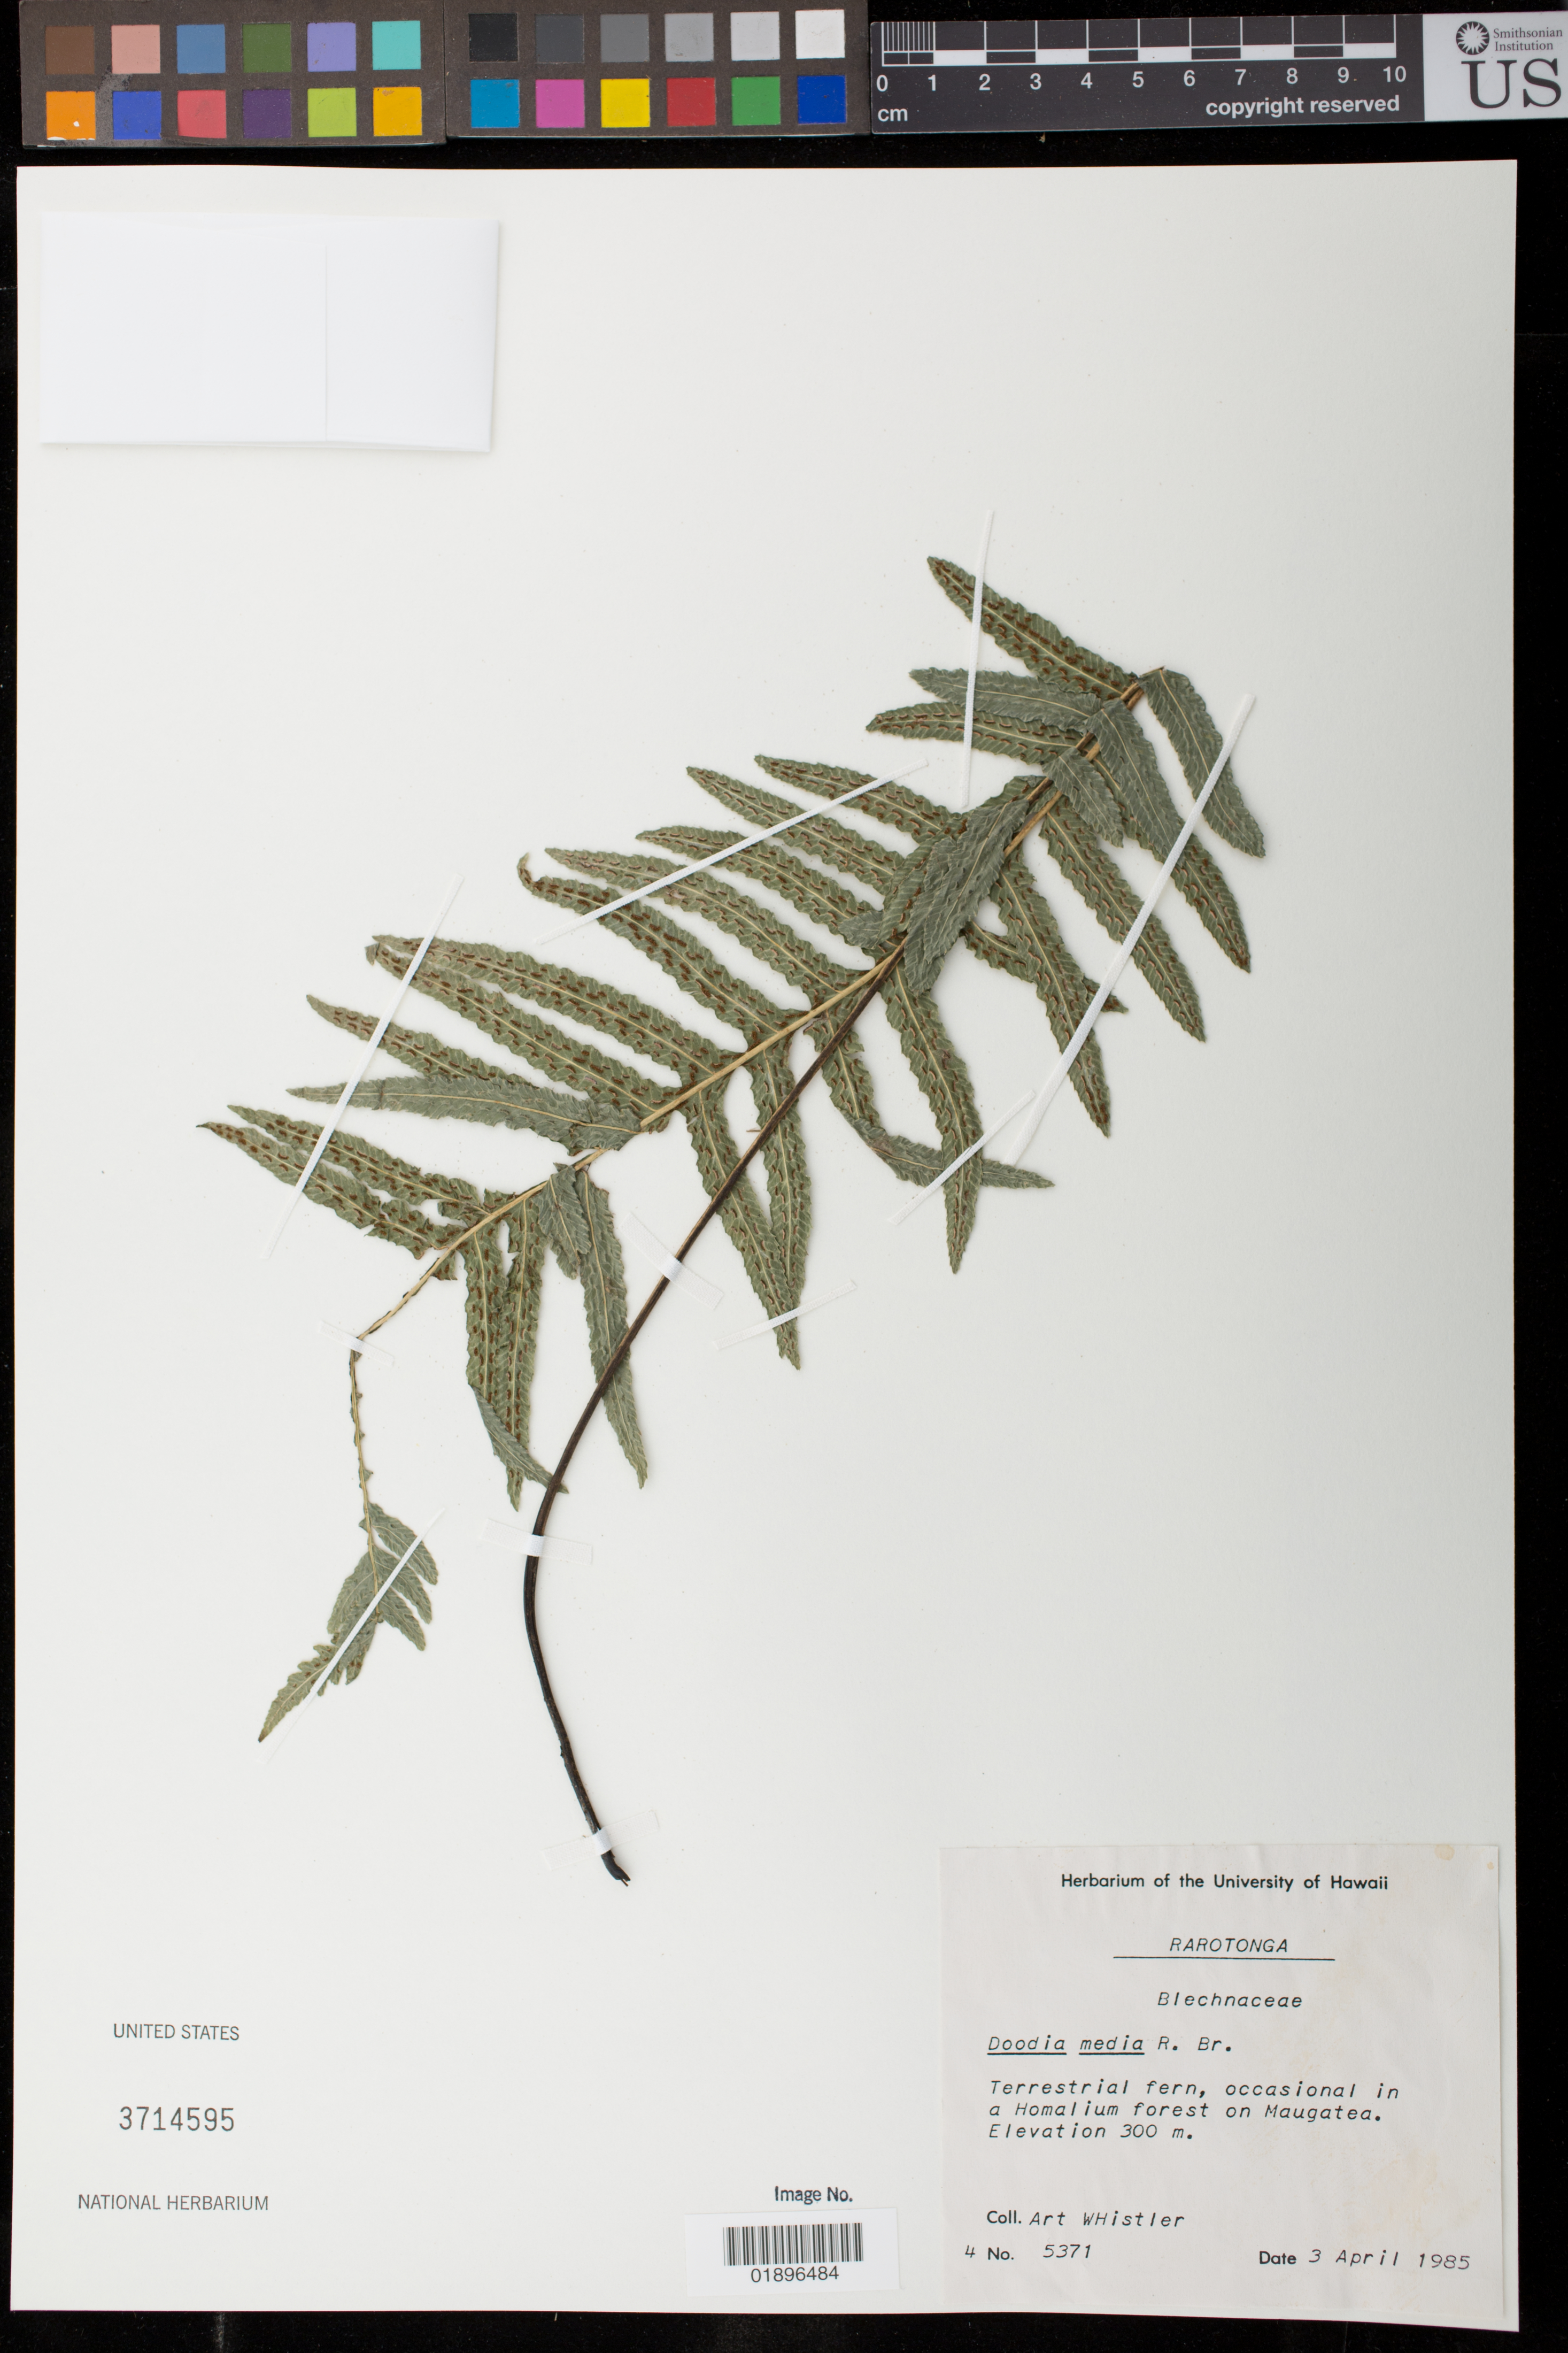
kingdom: Plantae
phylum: Tracheophyta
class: Polypodiopsida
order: Polypodiales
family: Blechnaceae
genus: Blechnum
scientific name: Blechnum sp.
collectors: A. Whistler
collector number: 5371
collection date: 1985-04-03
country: Cook Islands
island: Rarotonga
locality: On Maungatea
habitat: Forest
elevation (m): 300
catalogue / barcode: US 3714595